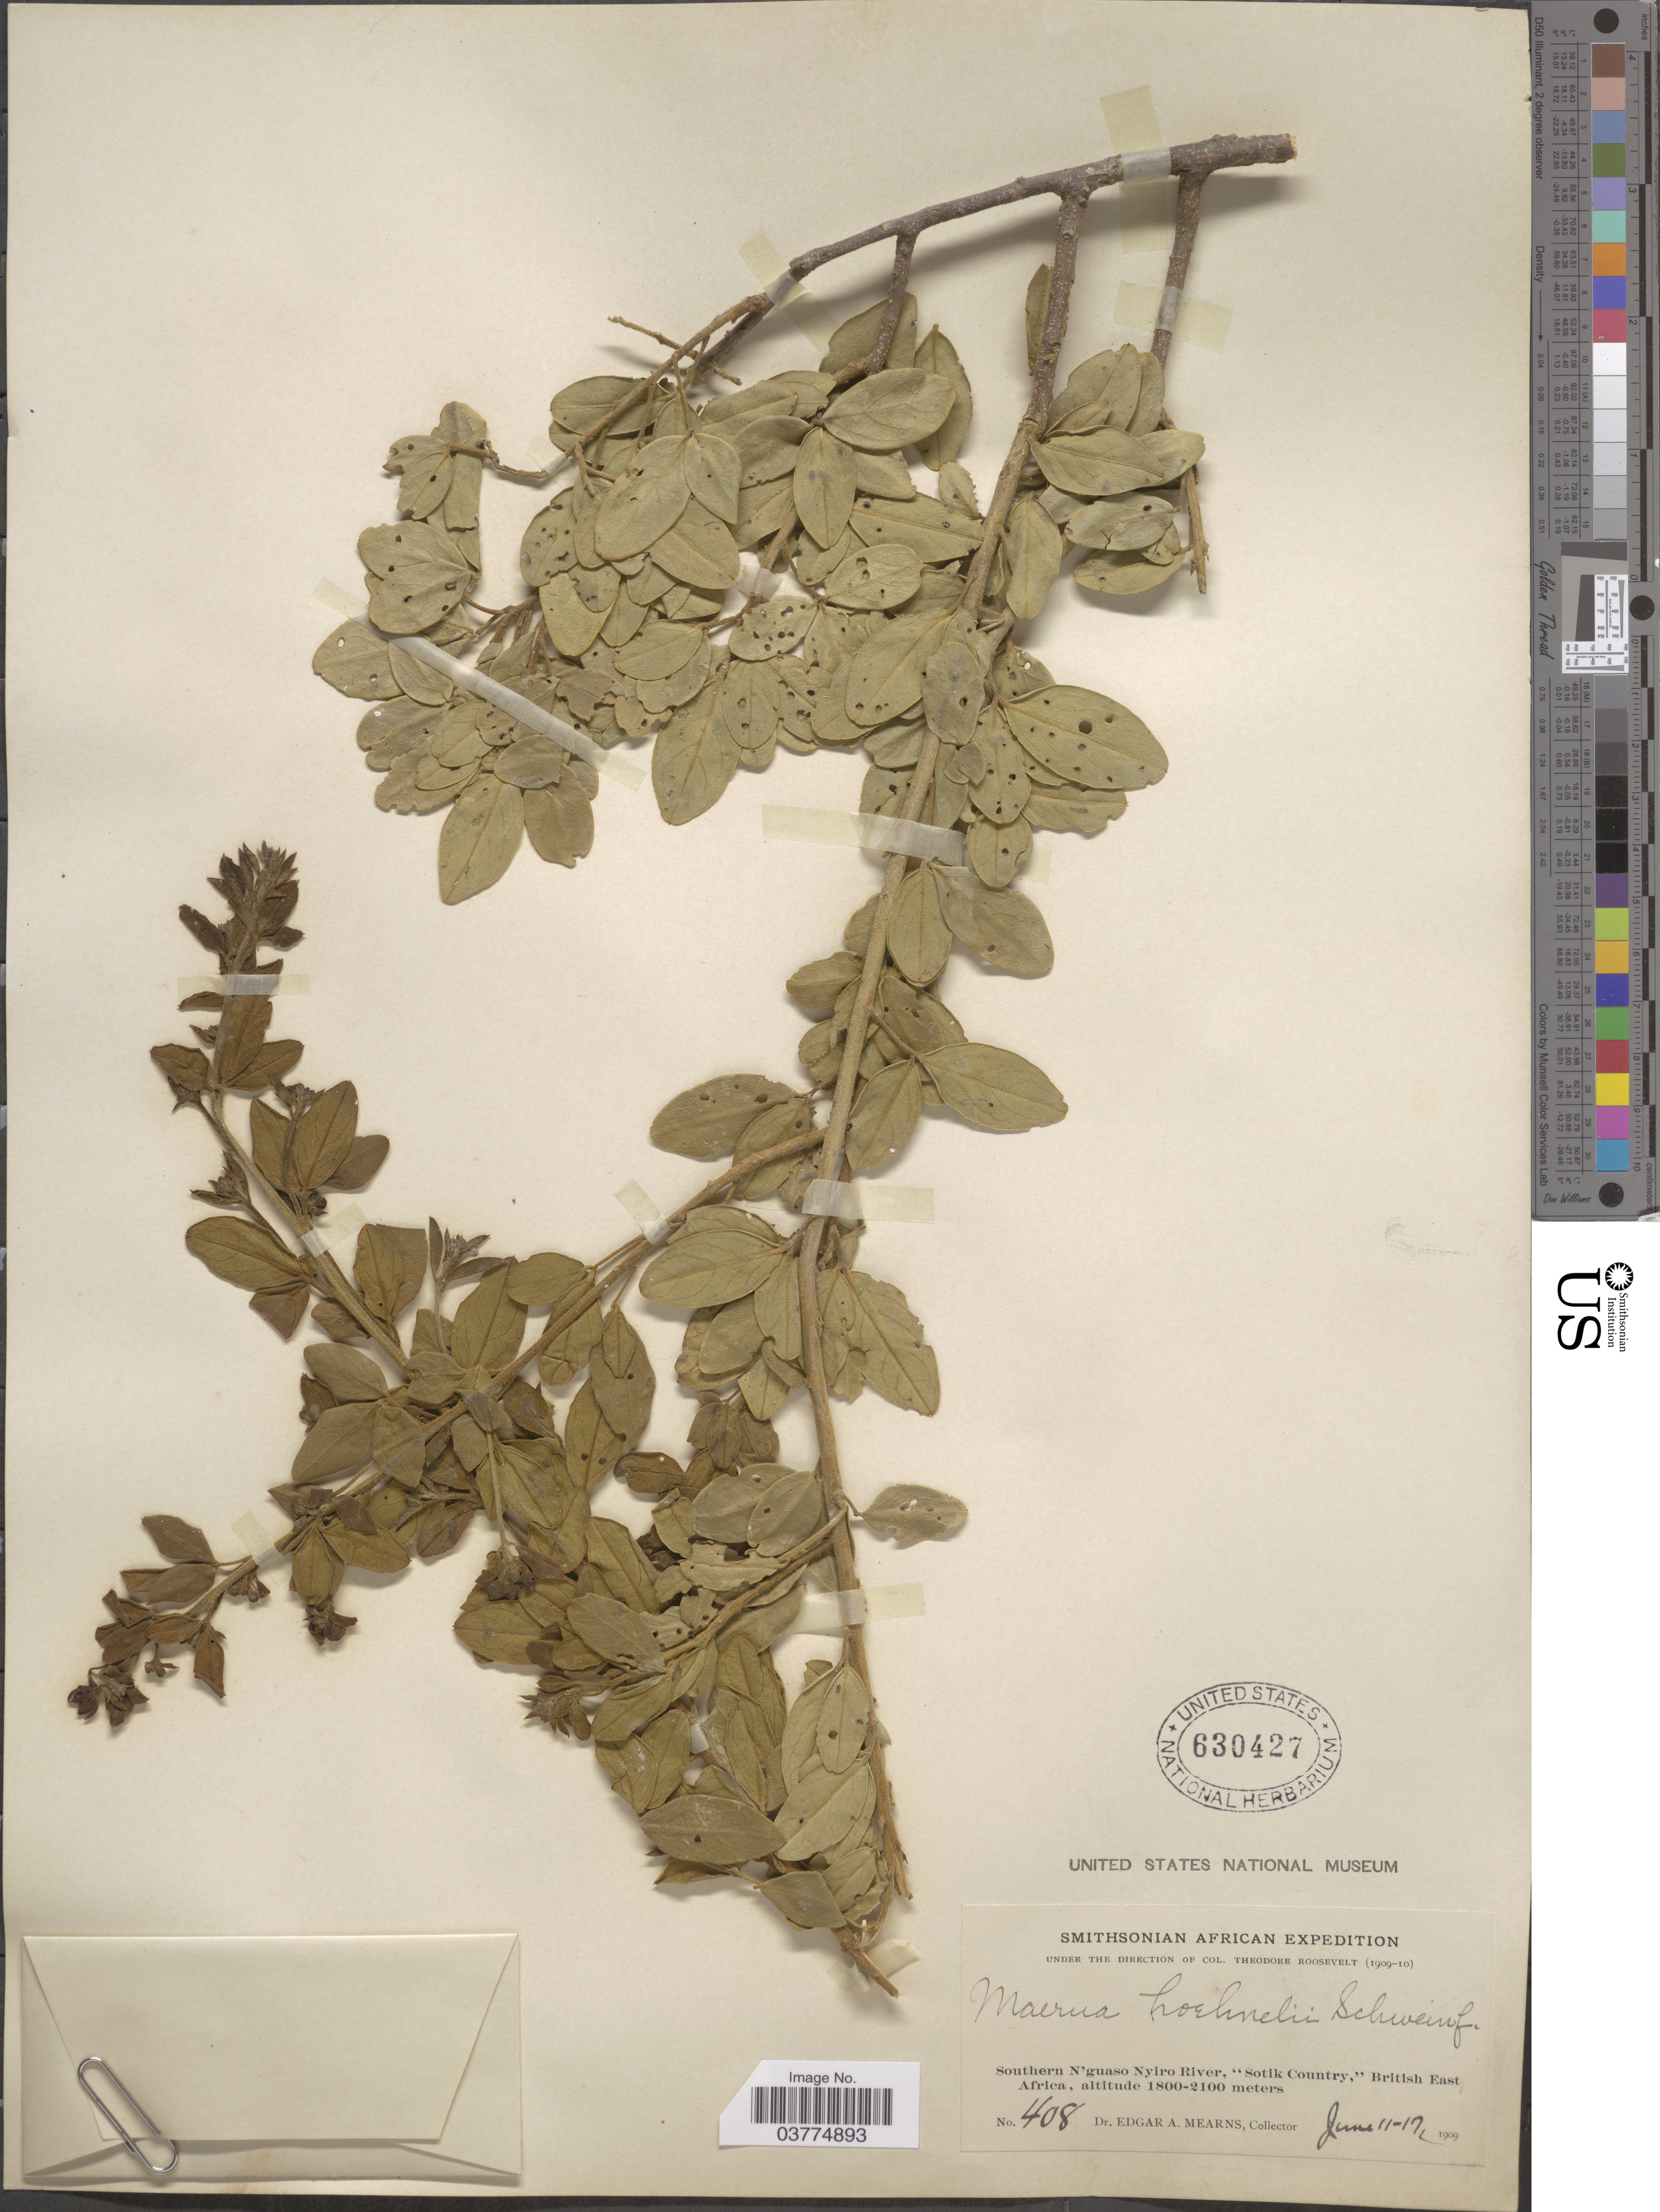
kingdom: Plantae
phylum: Tracheophyta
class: Magnoliopsida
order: Brassicales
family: Capparaceae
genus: Maerua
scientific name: Maerua hoehnelii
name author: Schweinf.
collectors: E. A. Mearns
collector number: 408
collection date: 1909-06-11/1909-06-17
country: Kenya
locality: Southern N'guaso Nyiro River, "Sotik Country", British East Africa.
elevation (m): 1800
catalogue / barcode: US 630427